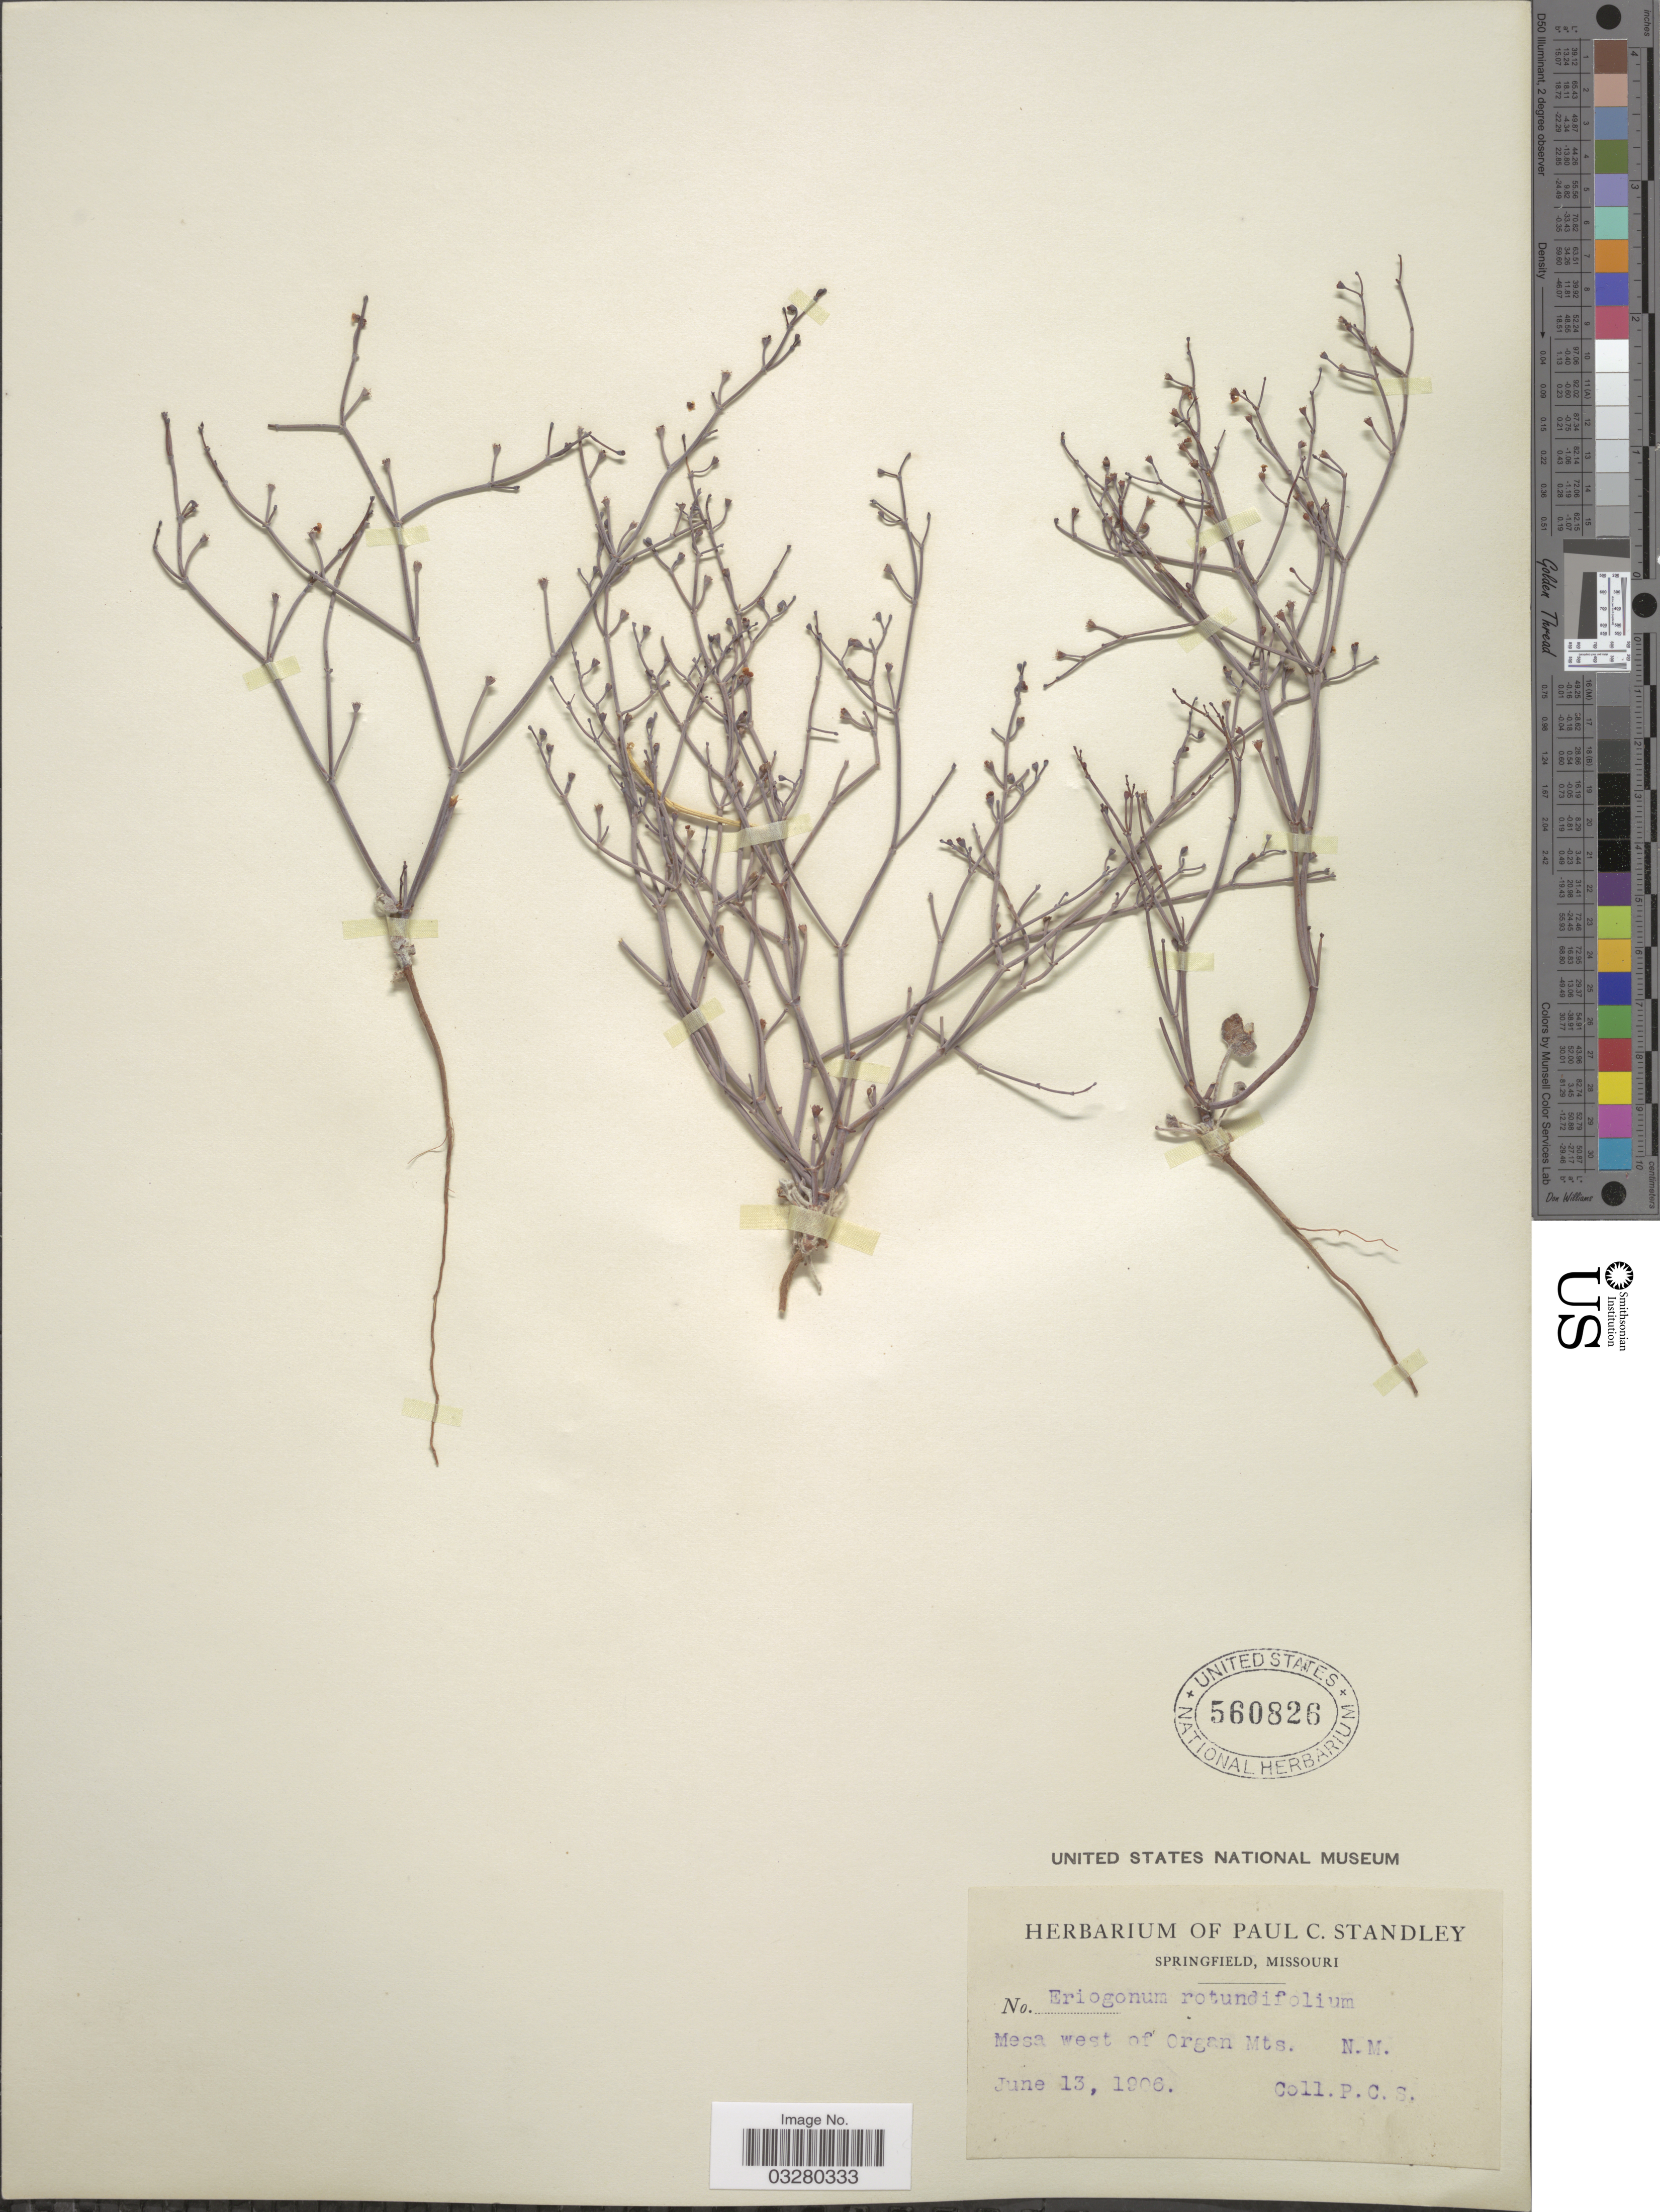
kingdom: Plantae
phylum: Tracheophyta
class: Magnoliopsida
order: Caryophyllales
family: Polygonaceae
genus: Eriogonum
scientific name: Eriogonum rotundifolium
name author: Benth. in DC.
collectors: P. C. Standley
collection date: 1906-06-13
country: United States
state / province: New Mexico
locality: Mesa west of Organ Mts.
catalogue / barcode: US 560826